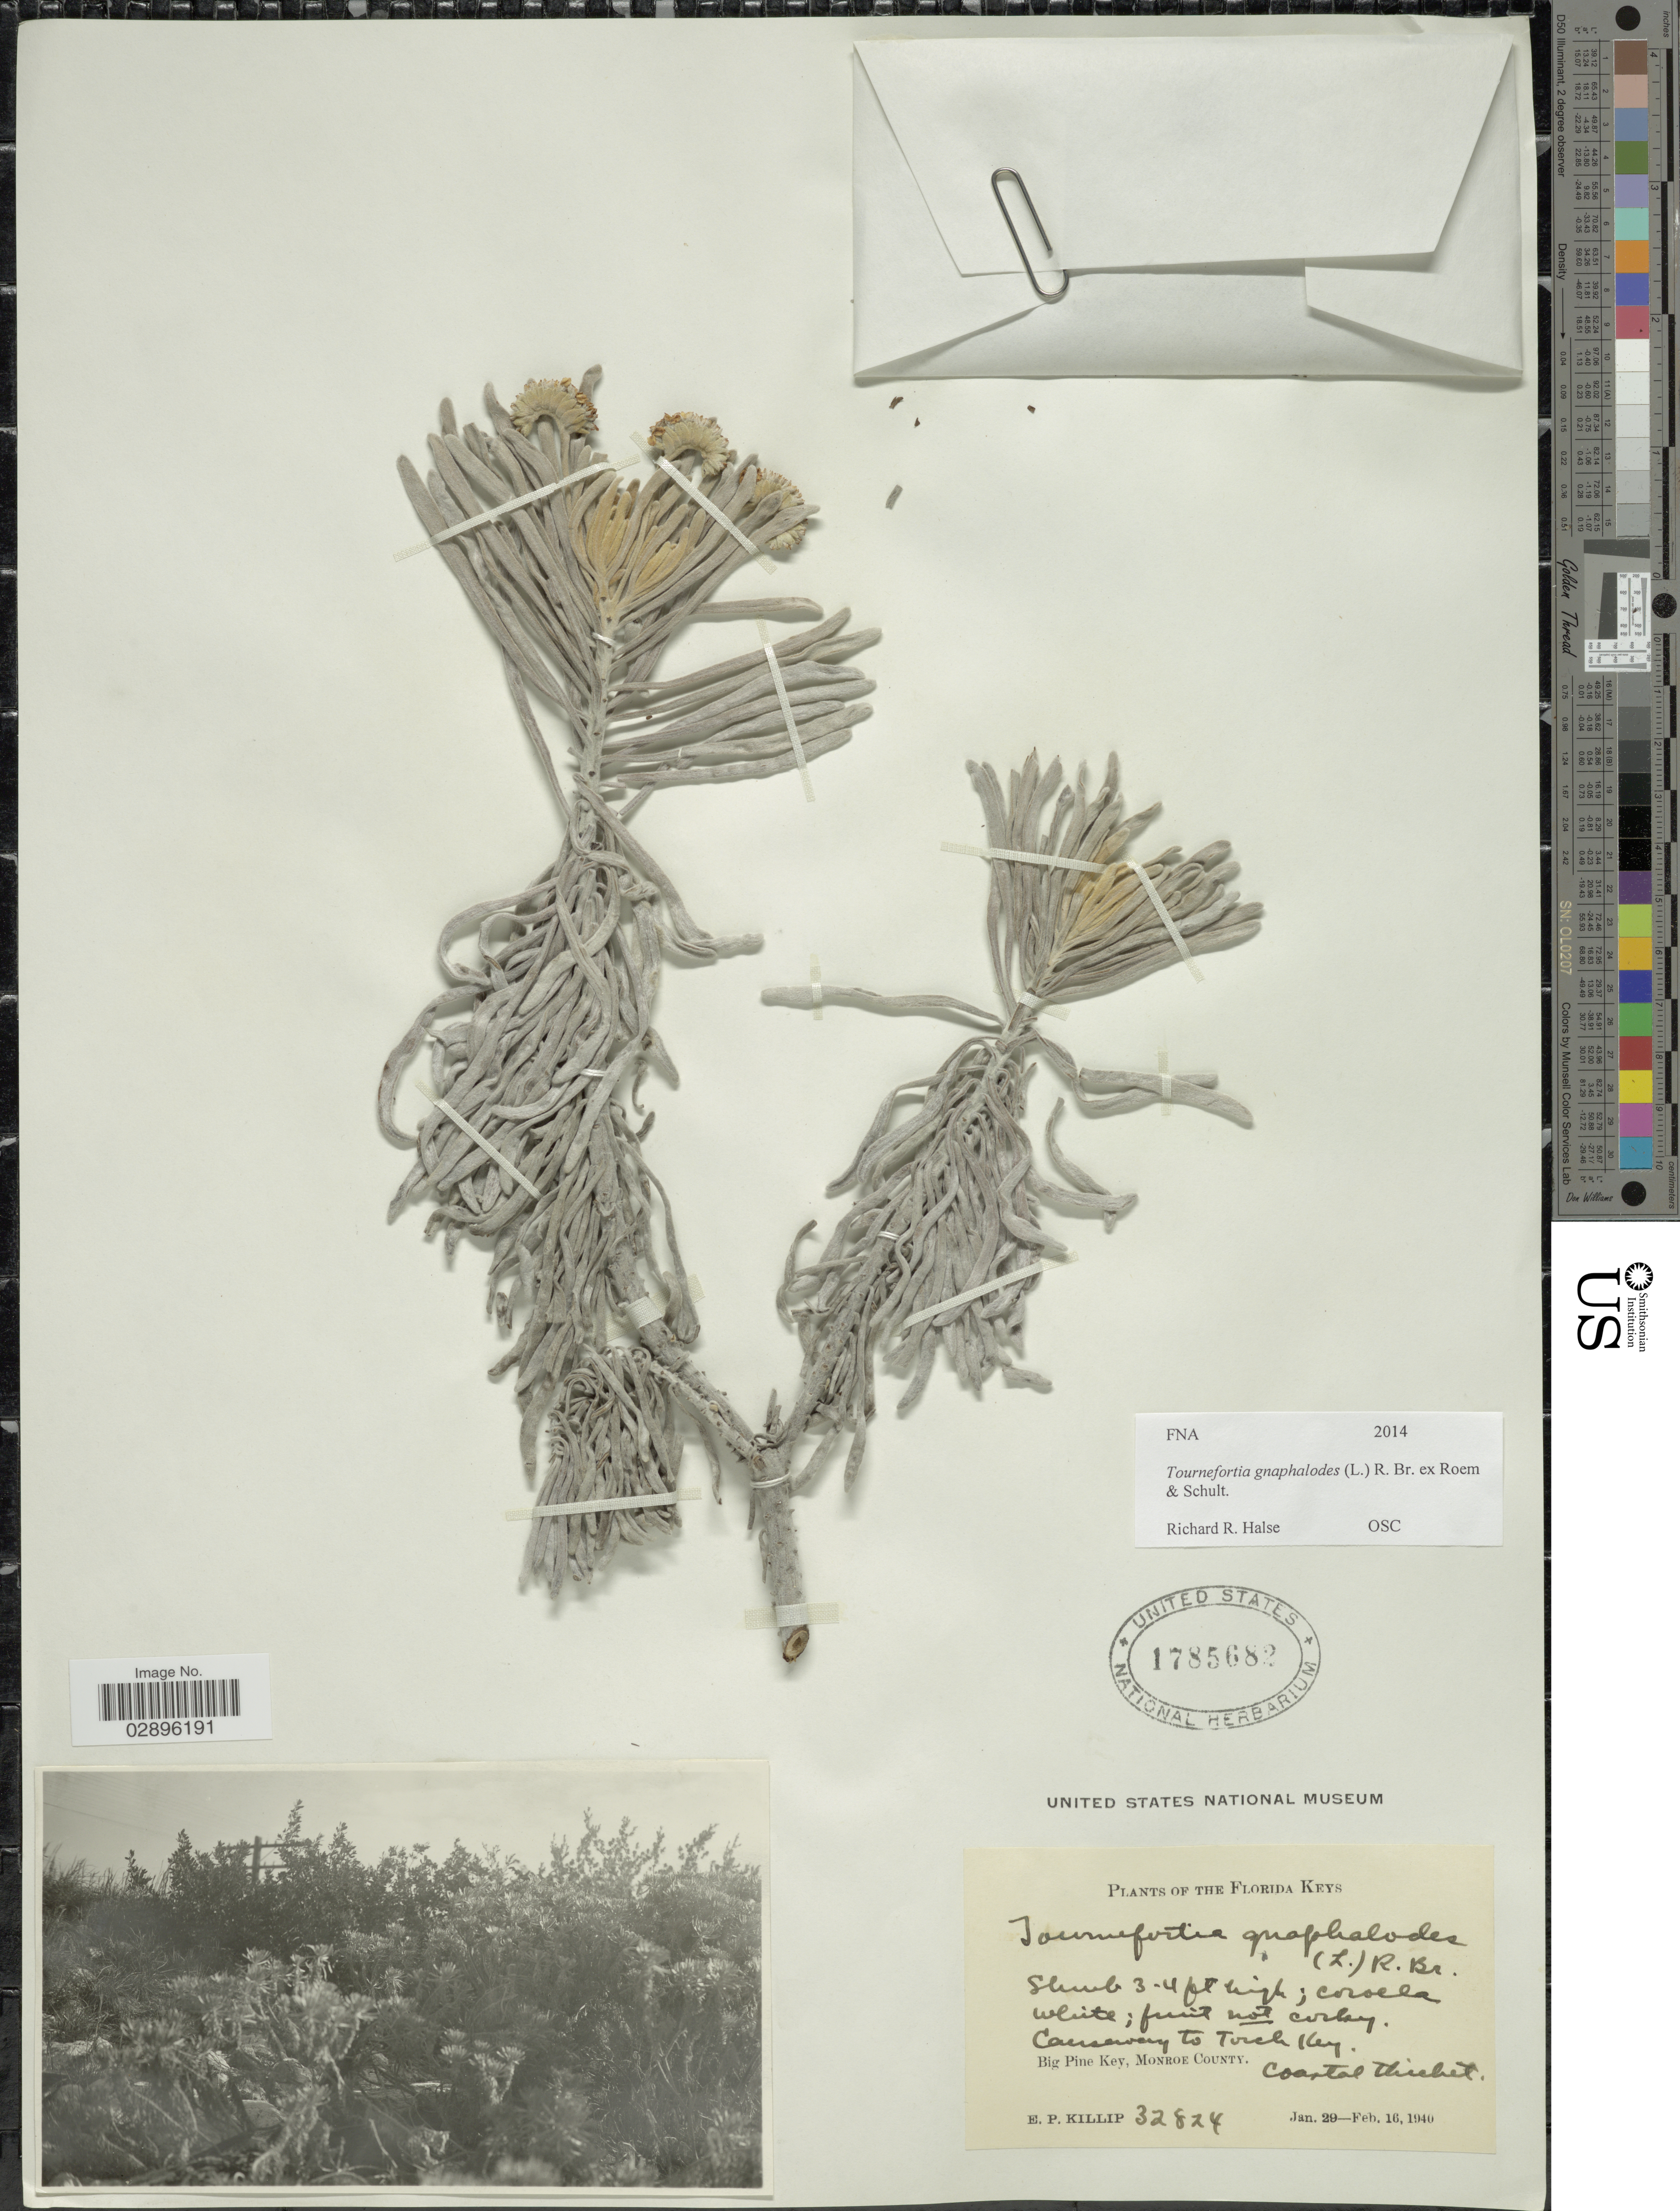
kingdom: Plantae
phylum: Tracheophyta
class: Magnoliopsida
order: Boraginales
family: Heliotropiaceae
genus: Tournefortia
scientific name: Tournefortia gnaphalodes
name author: (L.) R. Br. ex Roem. & Schult.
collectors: E. P. Killip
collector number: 32824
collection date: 1940-01-29/1940-02-16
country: United States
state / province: Florida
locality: The Florida Keys. Causeway to Torch Key. Big Pine Key, Monroe County.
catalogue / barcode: US 1785682